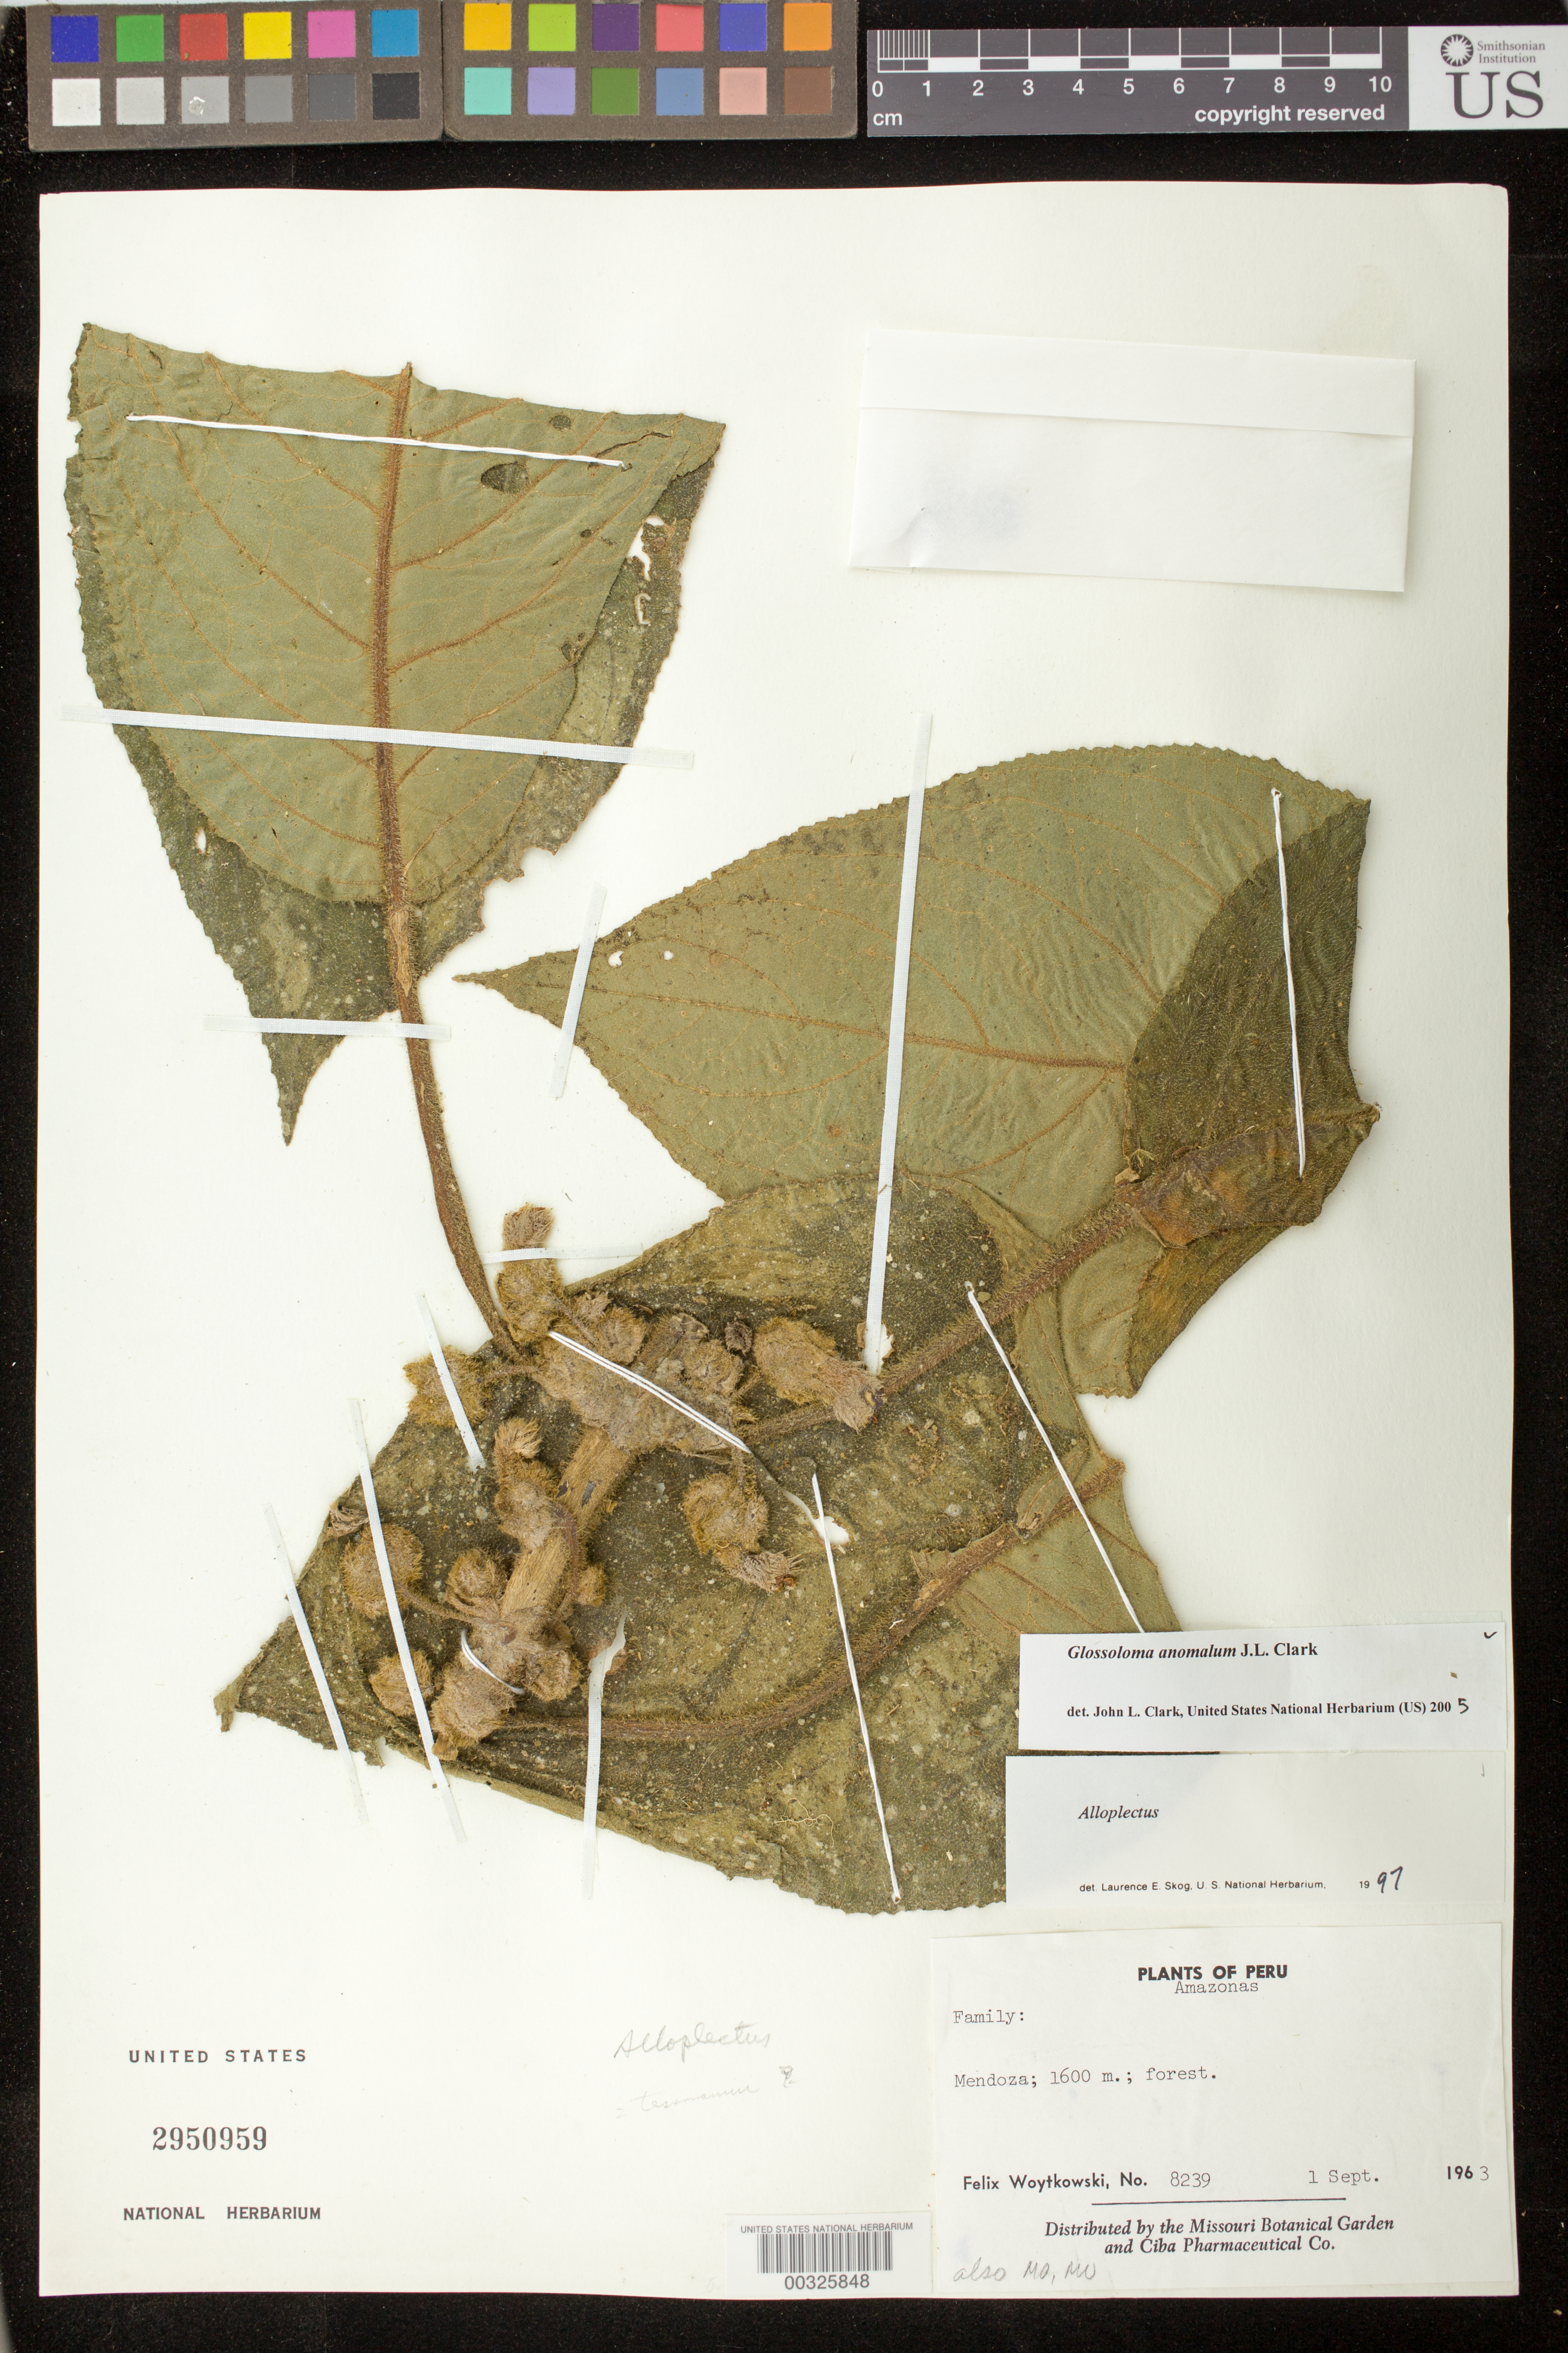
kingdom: Plantae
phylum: Tracheophyta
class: Magnoliopsida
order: Lamiales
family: Gesneriaceae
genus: Glossoloma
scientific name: Glossoloma anomalum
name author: J.L. Clark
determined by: Clark, J. L., (SEL), The Marie Selby Botanical Garden (UNITED STATES)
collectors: F. Woytkowski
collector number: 8239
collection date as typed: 01 Sep 1963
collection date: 1963-09-01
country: Peru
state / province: Amazonas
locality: Mendoza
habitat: Forest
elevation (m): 1600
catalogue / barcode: US 2950959